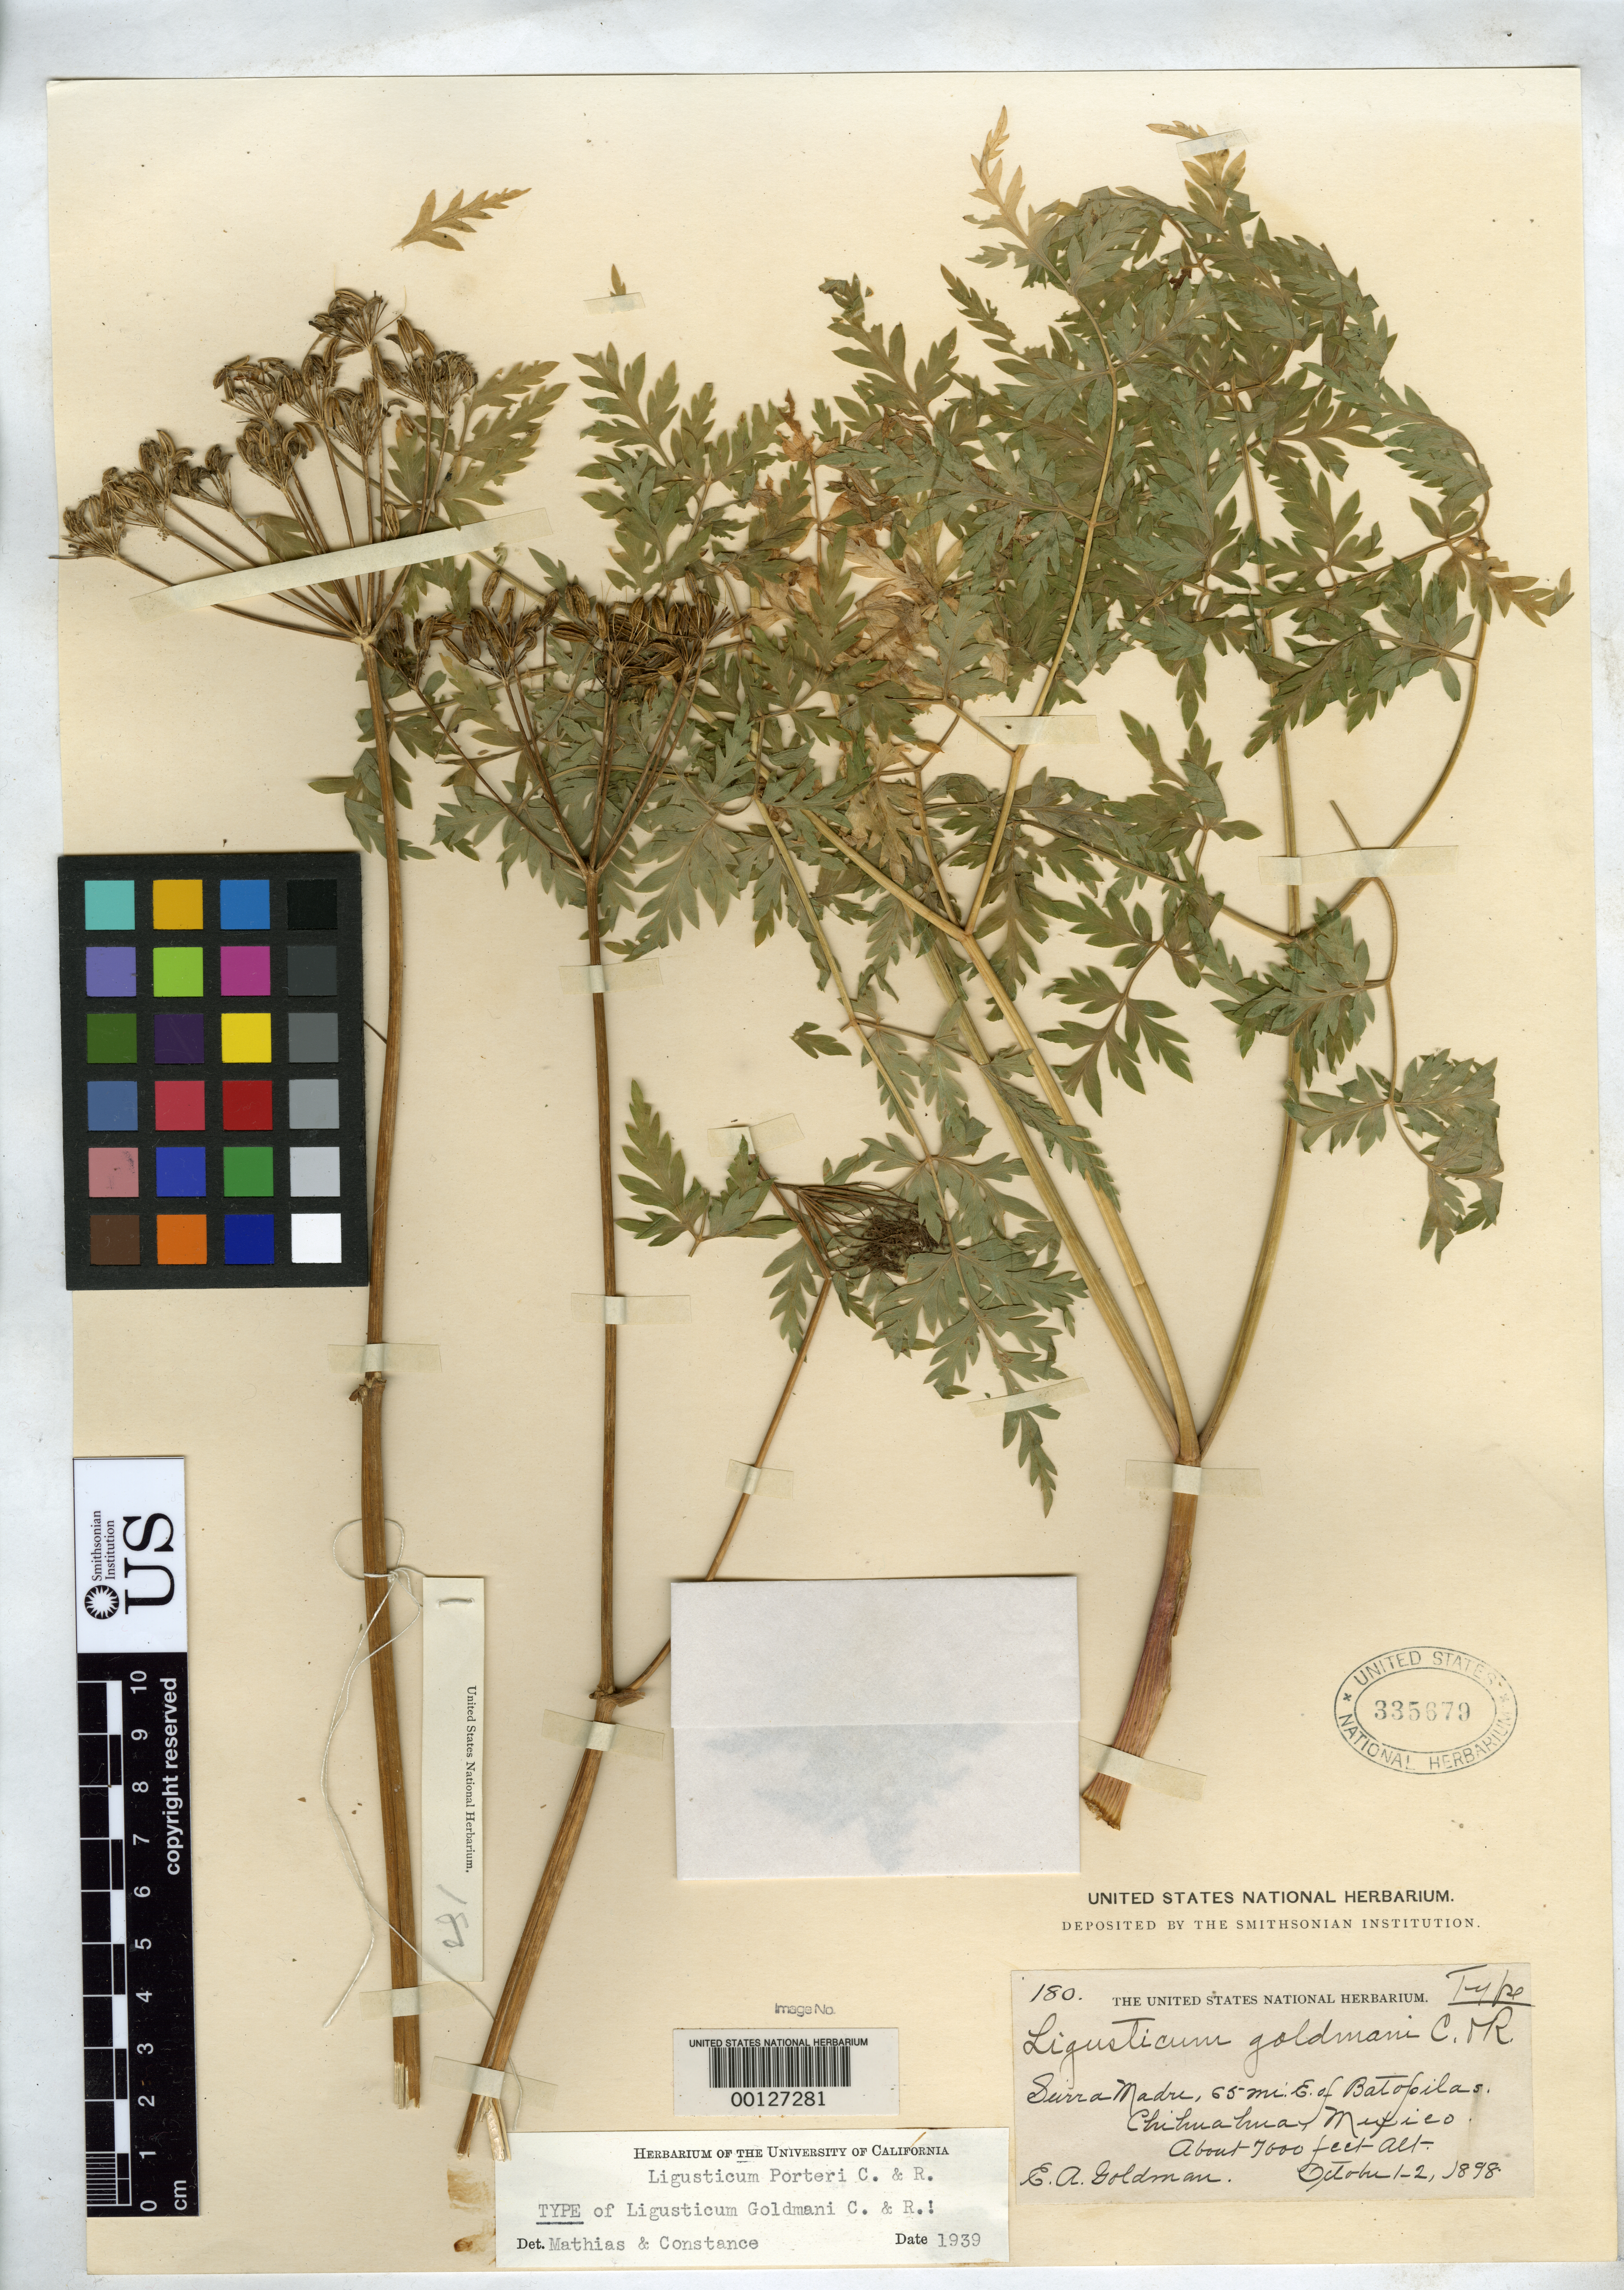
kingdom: Plantae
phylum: Tracheophyta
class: Magnoliopsida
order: Apiales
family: Apiaceae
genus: Ligusticum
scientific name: Ligusticum goldmanii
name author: J.M. Coult. & Rose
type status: Syntype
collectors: E. A. Goldman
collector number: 180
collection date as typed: October 1-2, 1898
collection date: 1898-10-01/1898-10-02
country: Mexico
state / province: Chihuahua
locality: Sierra Madre, 65 mi. E of Batopilas, Chihuahua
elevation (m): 2134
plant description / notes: One of two collections (Goldman 180, 209) cited in protologue. This sheet (Goldman 180, USNH 335679) annotated as "Type" by Coulter & Rose (& also by Mathias & Constance, 1939). Effectively lectotypified?? by Coulter & Rose (1900, Contr. U.S. Natl. Herb. 7: 136 ) who cite 'Type locality, "Chihuahua [Mexico]; Sierra Madre, 65 miles east of Batopilas", collected by E.A. Goldman, no. 209, in 1898; type in U.S. Nat. Herb.' But note that the cited locality refers to Goldman 180, not 209.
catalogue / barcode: US 335679